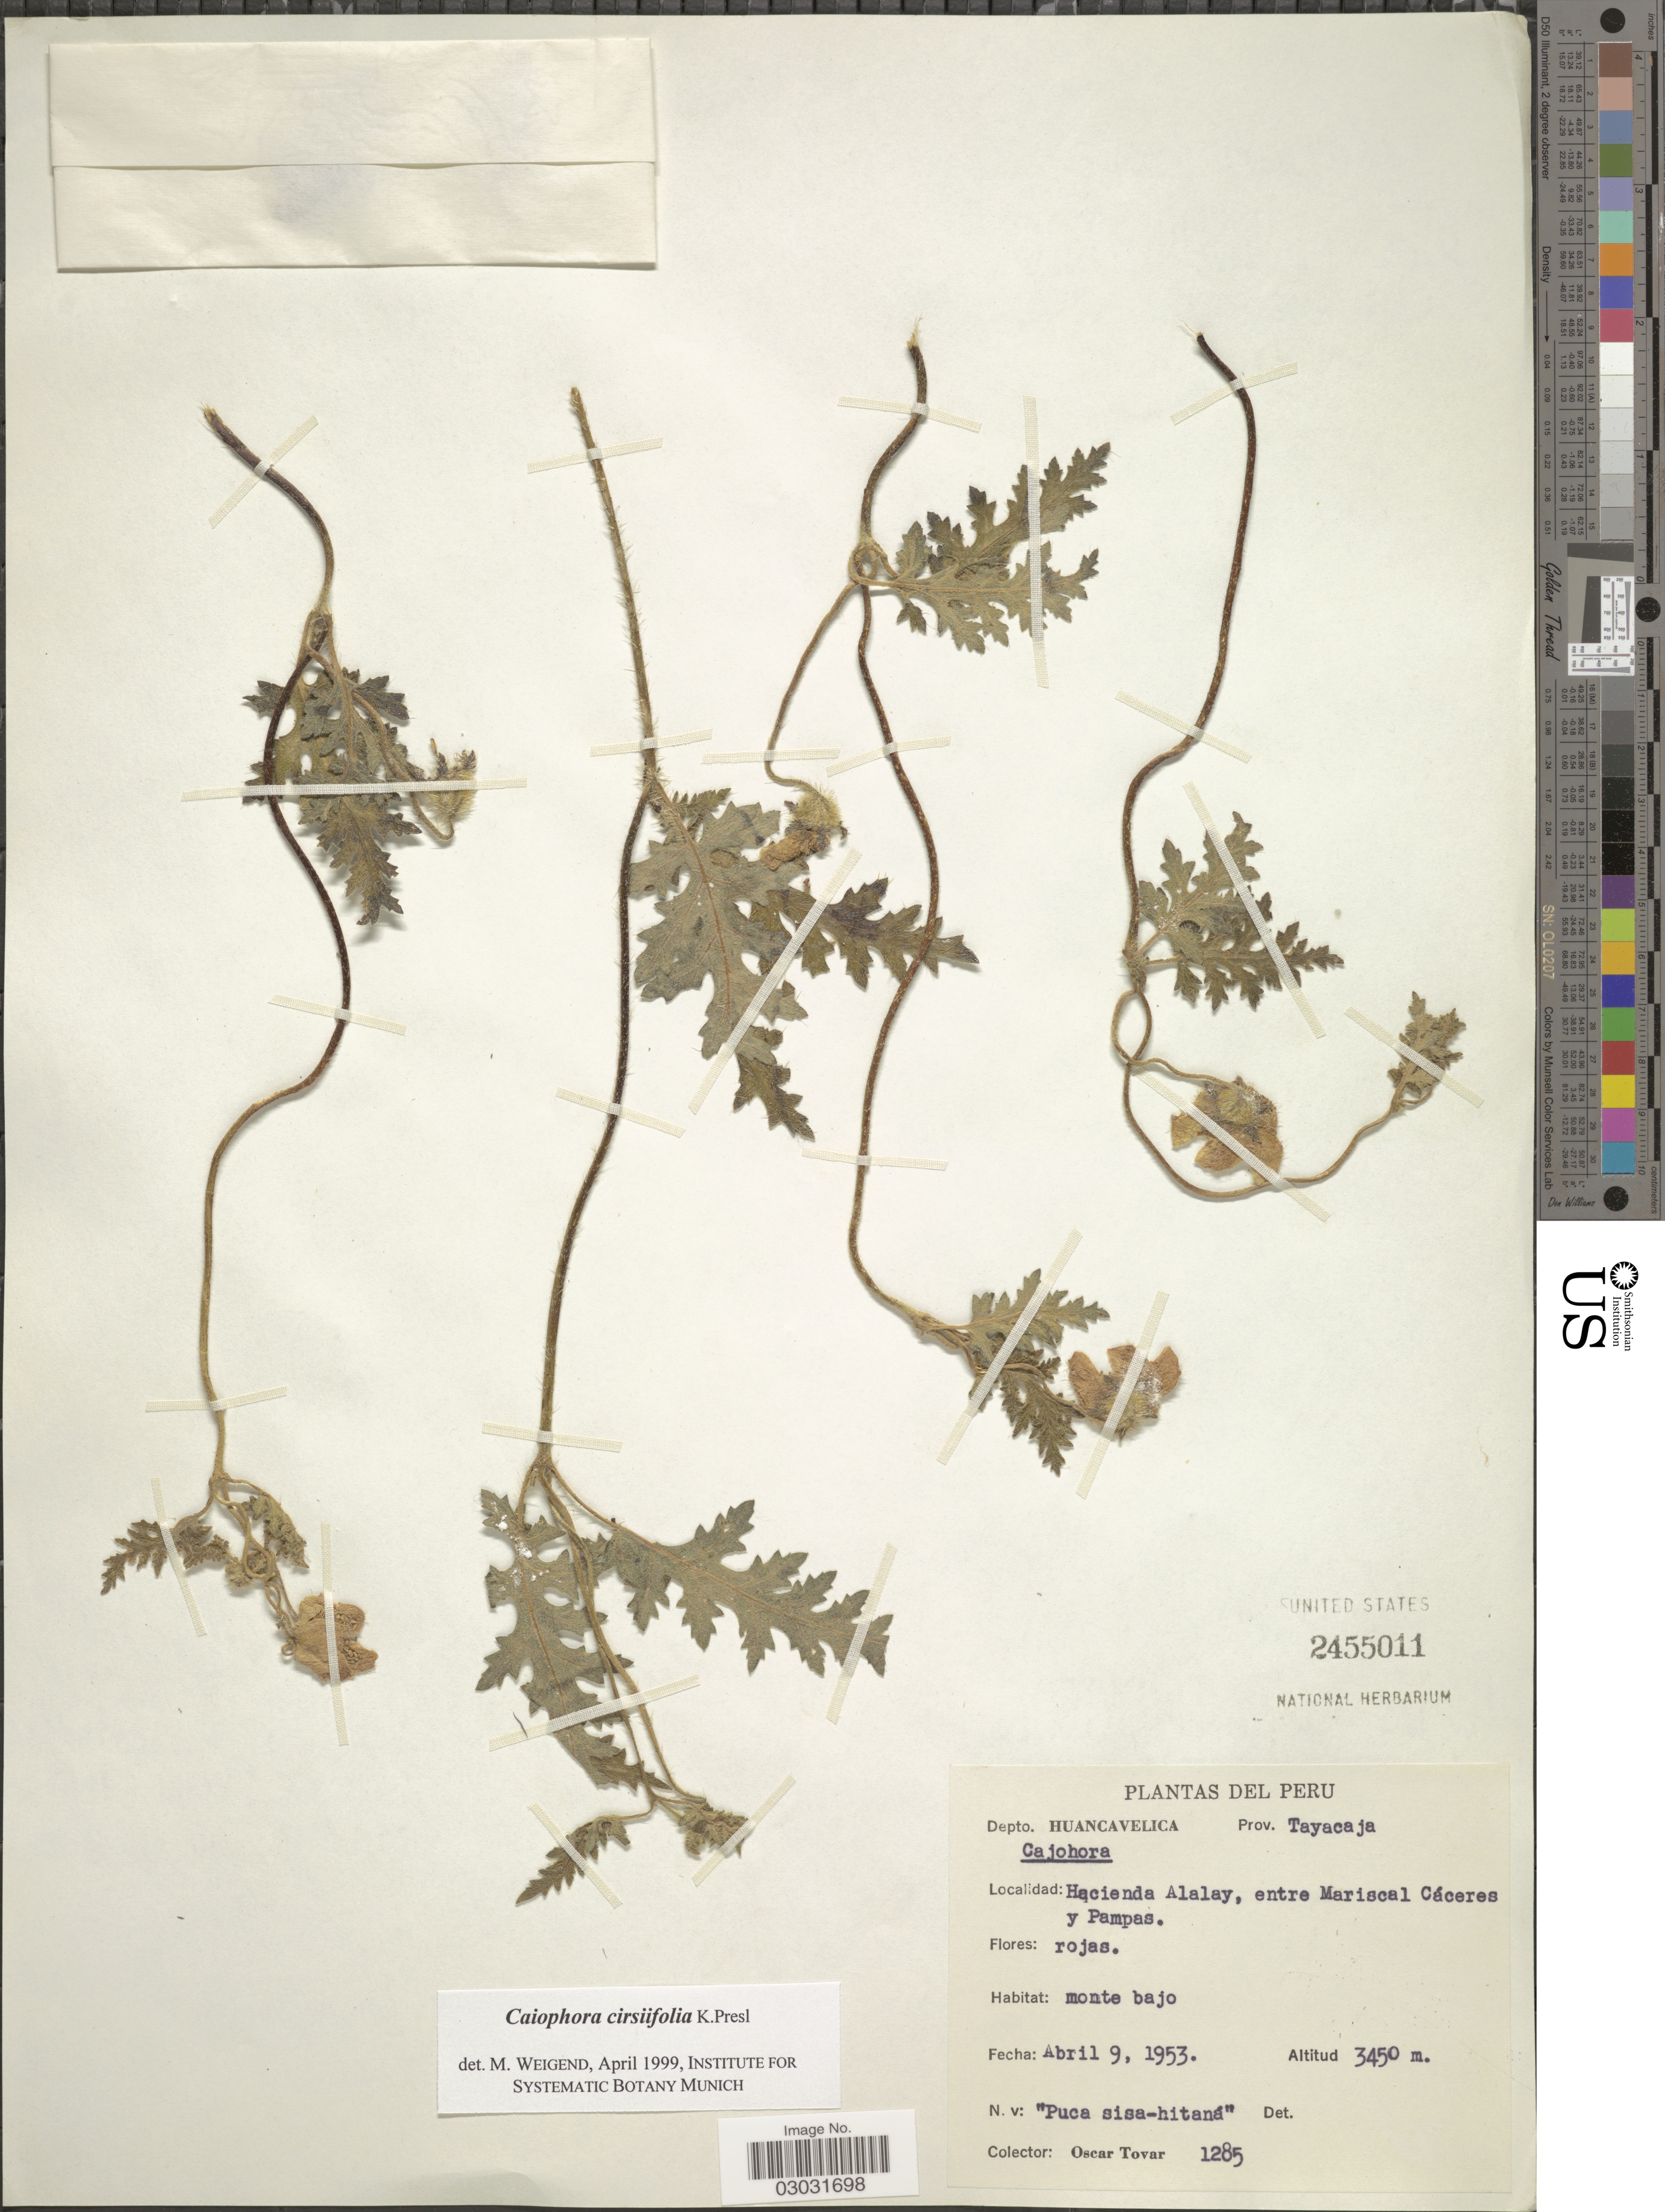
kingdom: Plantae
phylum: Tracheophyta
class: Magnoliopsida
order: Cornales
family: Loasaceae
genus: Caiophora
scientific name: Caiophora cirsiifolia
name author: C. Presl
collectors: Ó. Tovar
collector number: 1285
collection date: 1953-04-09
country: Peru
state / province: Huancavelica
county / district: Tayacaja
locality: Depto. Huancavelica. Prov. Tayacaja. Hacienda Alalay, entre Mariscal Cáceres y Pampas.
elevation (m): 3450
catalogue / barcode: US 2455011